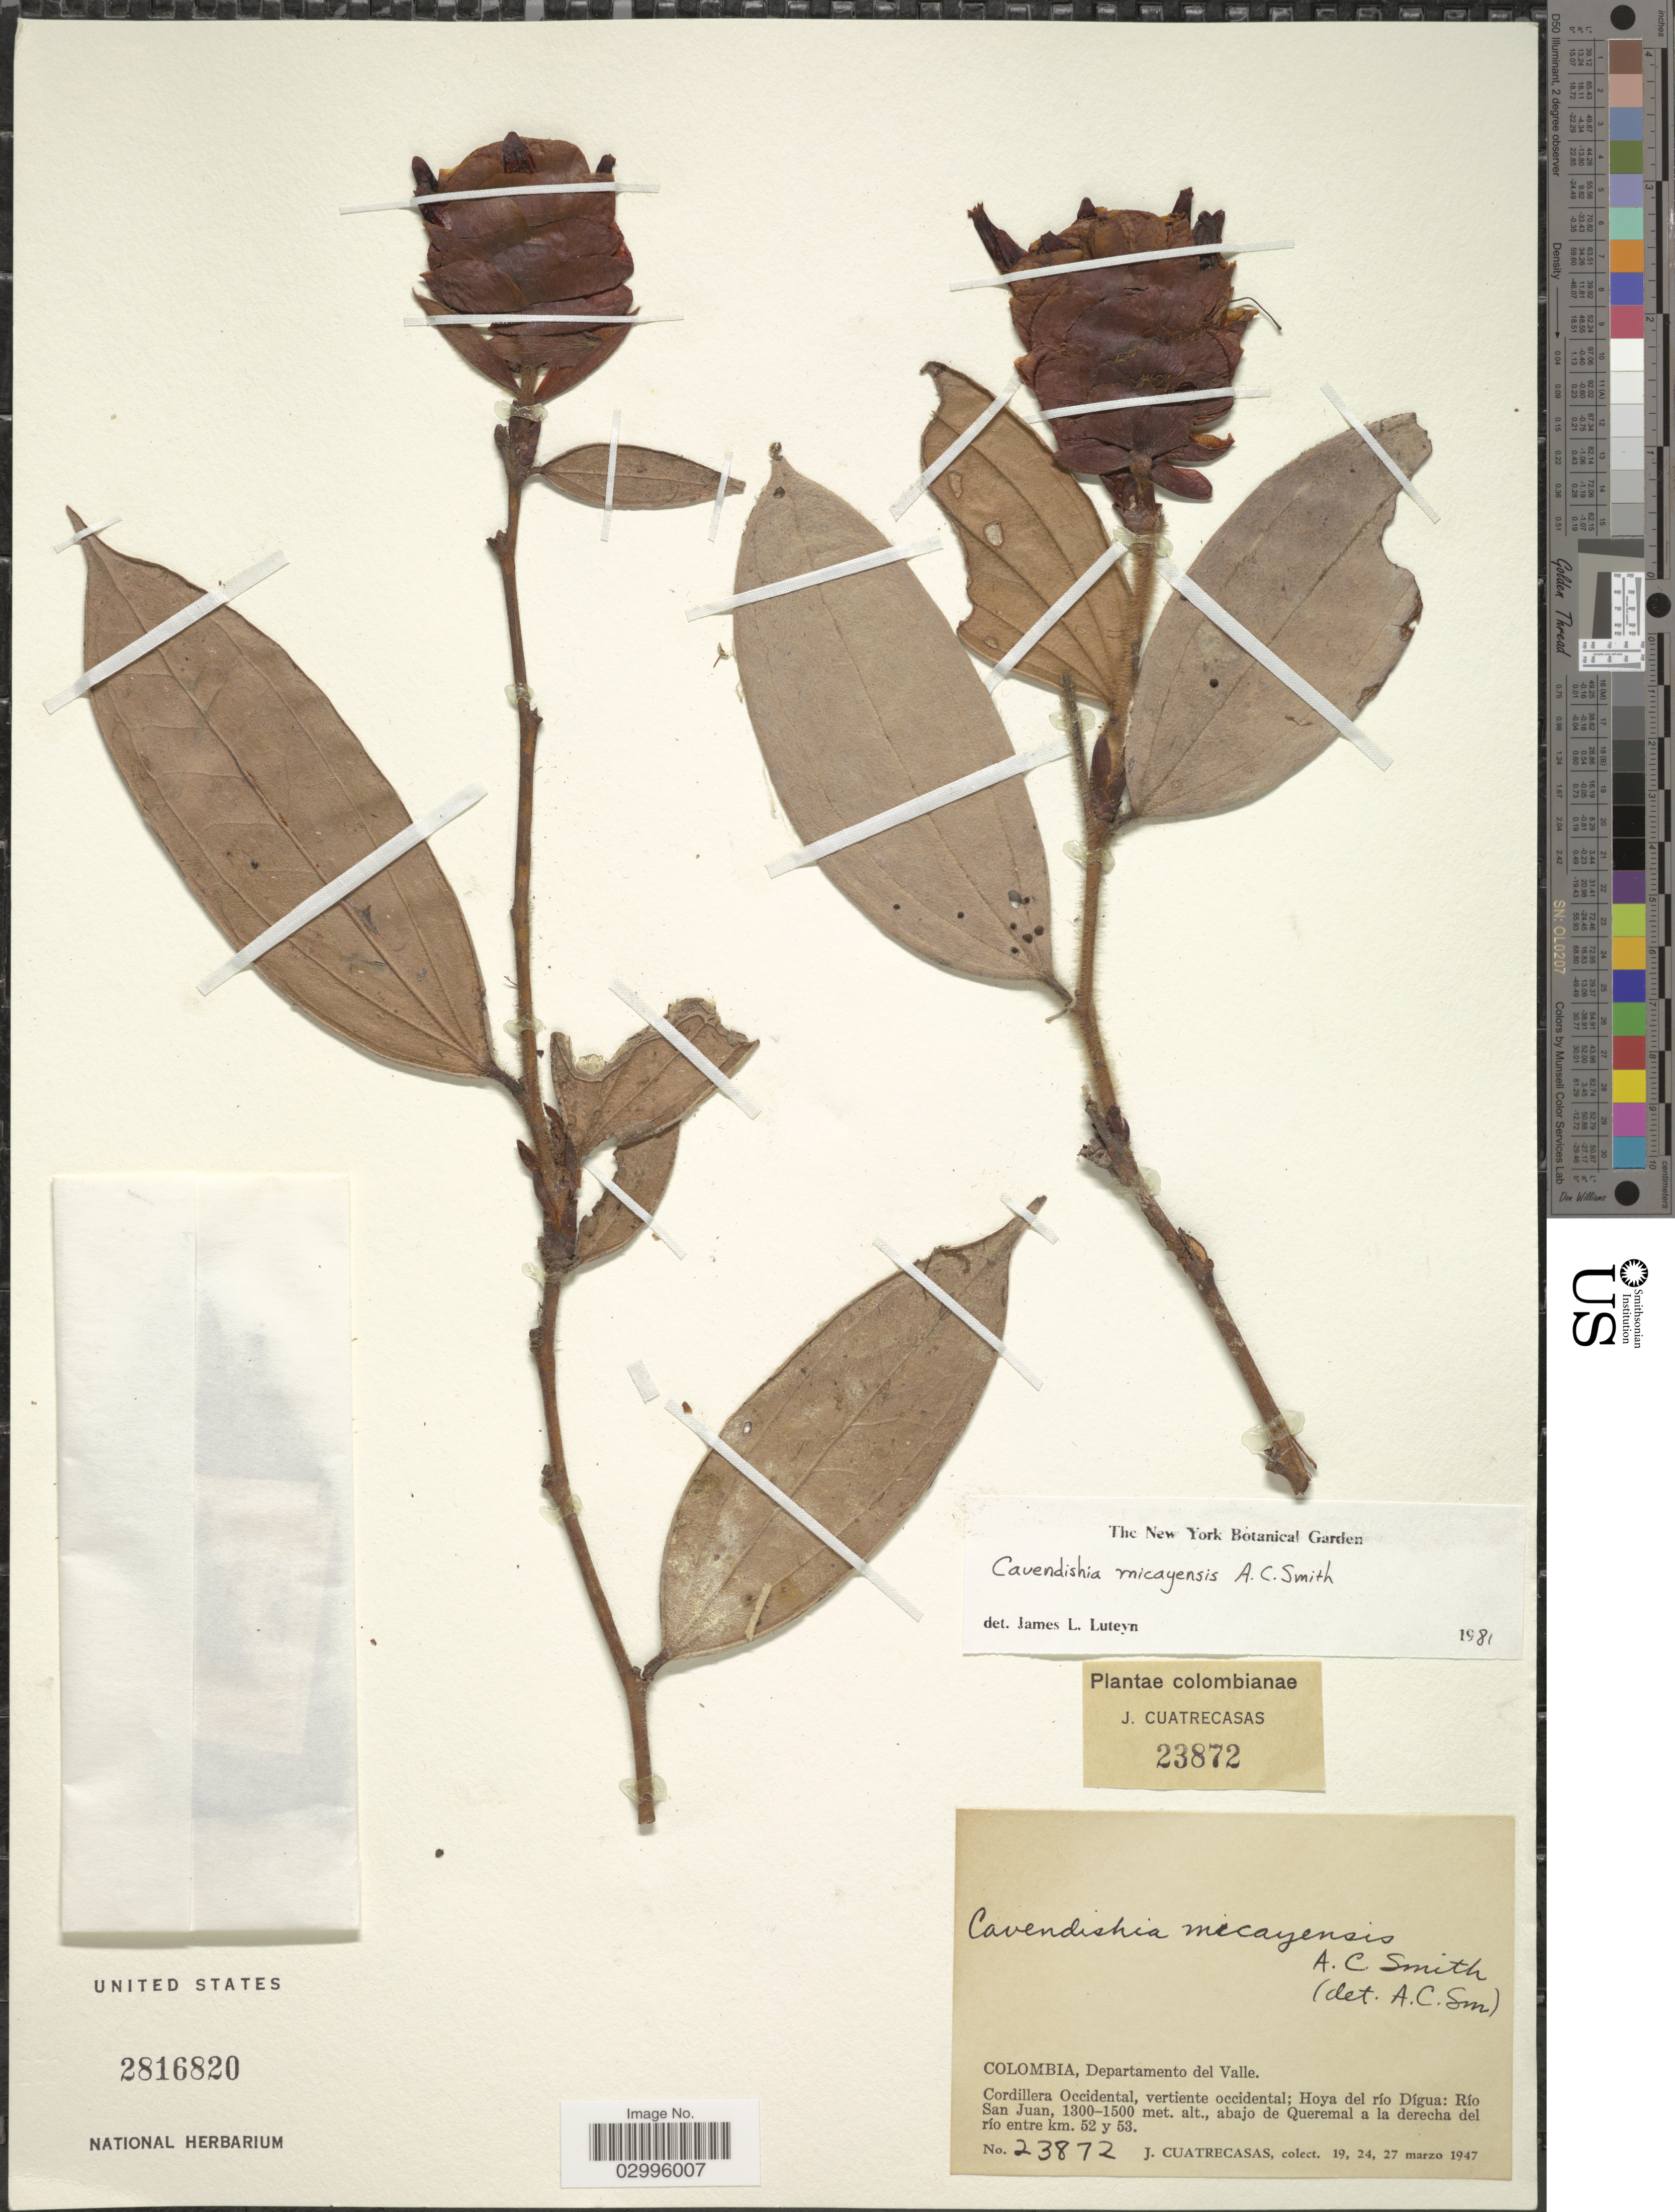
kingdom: Plantae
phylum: Tracheophyta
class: Magnoliopsida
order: Ericales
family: Ericaceae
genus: Cavendishia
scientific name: Cavendishia micayensis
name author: A.C. Sm.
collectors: J. Cuatrecasas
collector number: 23872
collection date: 1947-03-19/1947-03-27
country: Colombia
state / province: Valle del Cauca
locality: Departamento del Valle. Cordillera Occidental, vertiente occidental; Hoya del río Dígua: Río San Juan, abajo de Queremal a la derecha del río entre km. 52 y 53.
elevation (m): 1300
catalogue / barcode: US 2816820